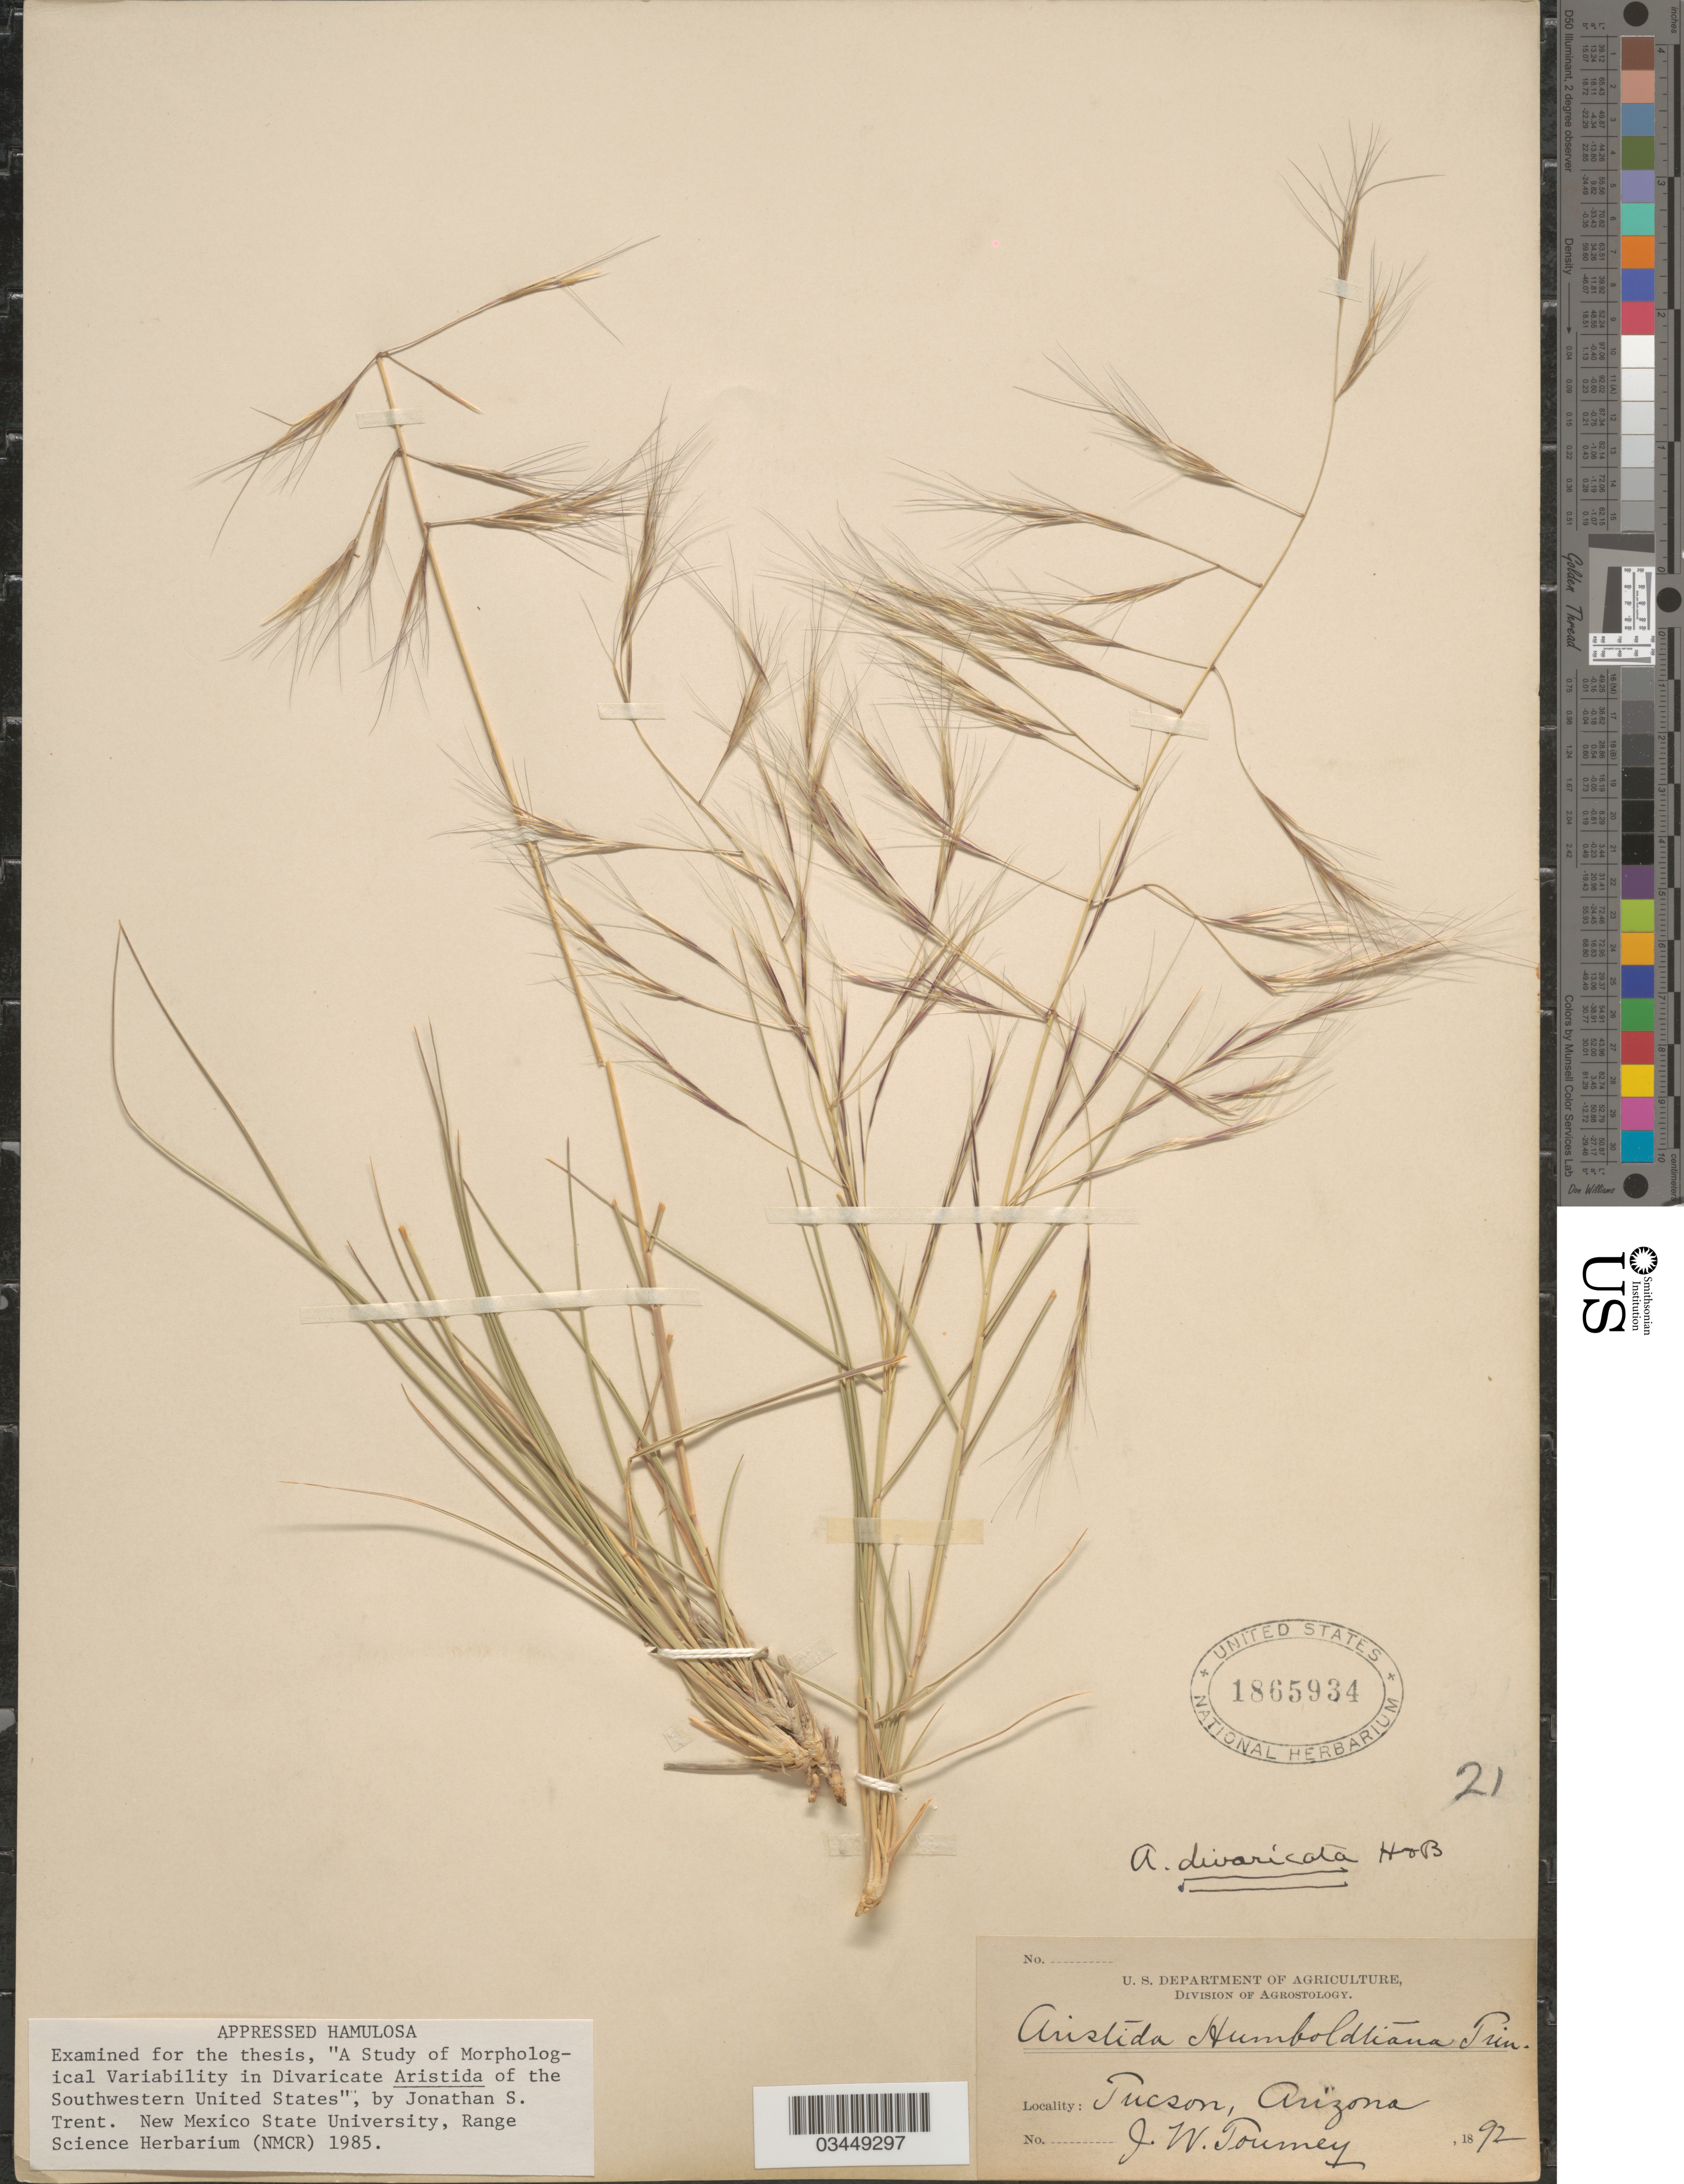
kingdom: Plantae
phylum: Tracheophyta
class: Liliopsida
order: Poales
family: Poaceae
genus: Aristida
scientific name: Aristida hamulosa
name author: Henr.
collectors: J. W. Toumey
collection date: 1892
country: United States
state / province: Arizona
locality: Tucson.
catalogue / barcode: US 1865934